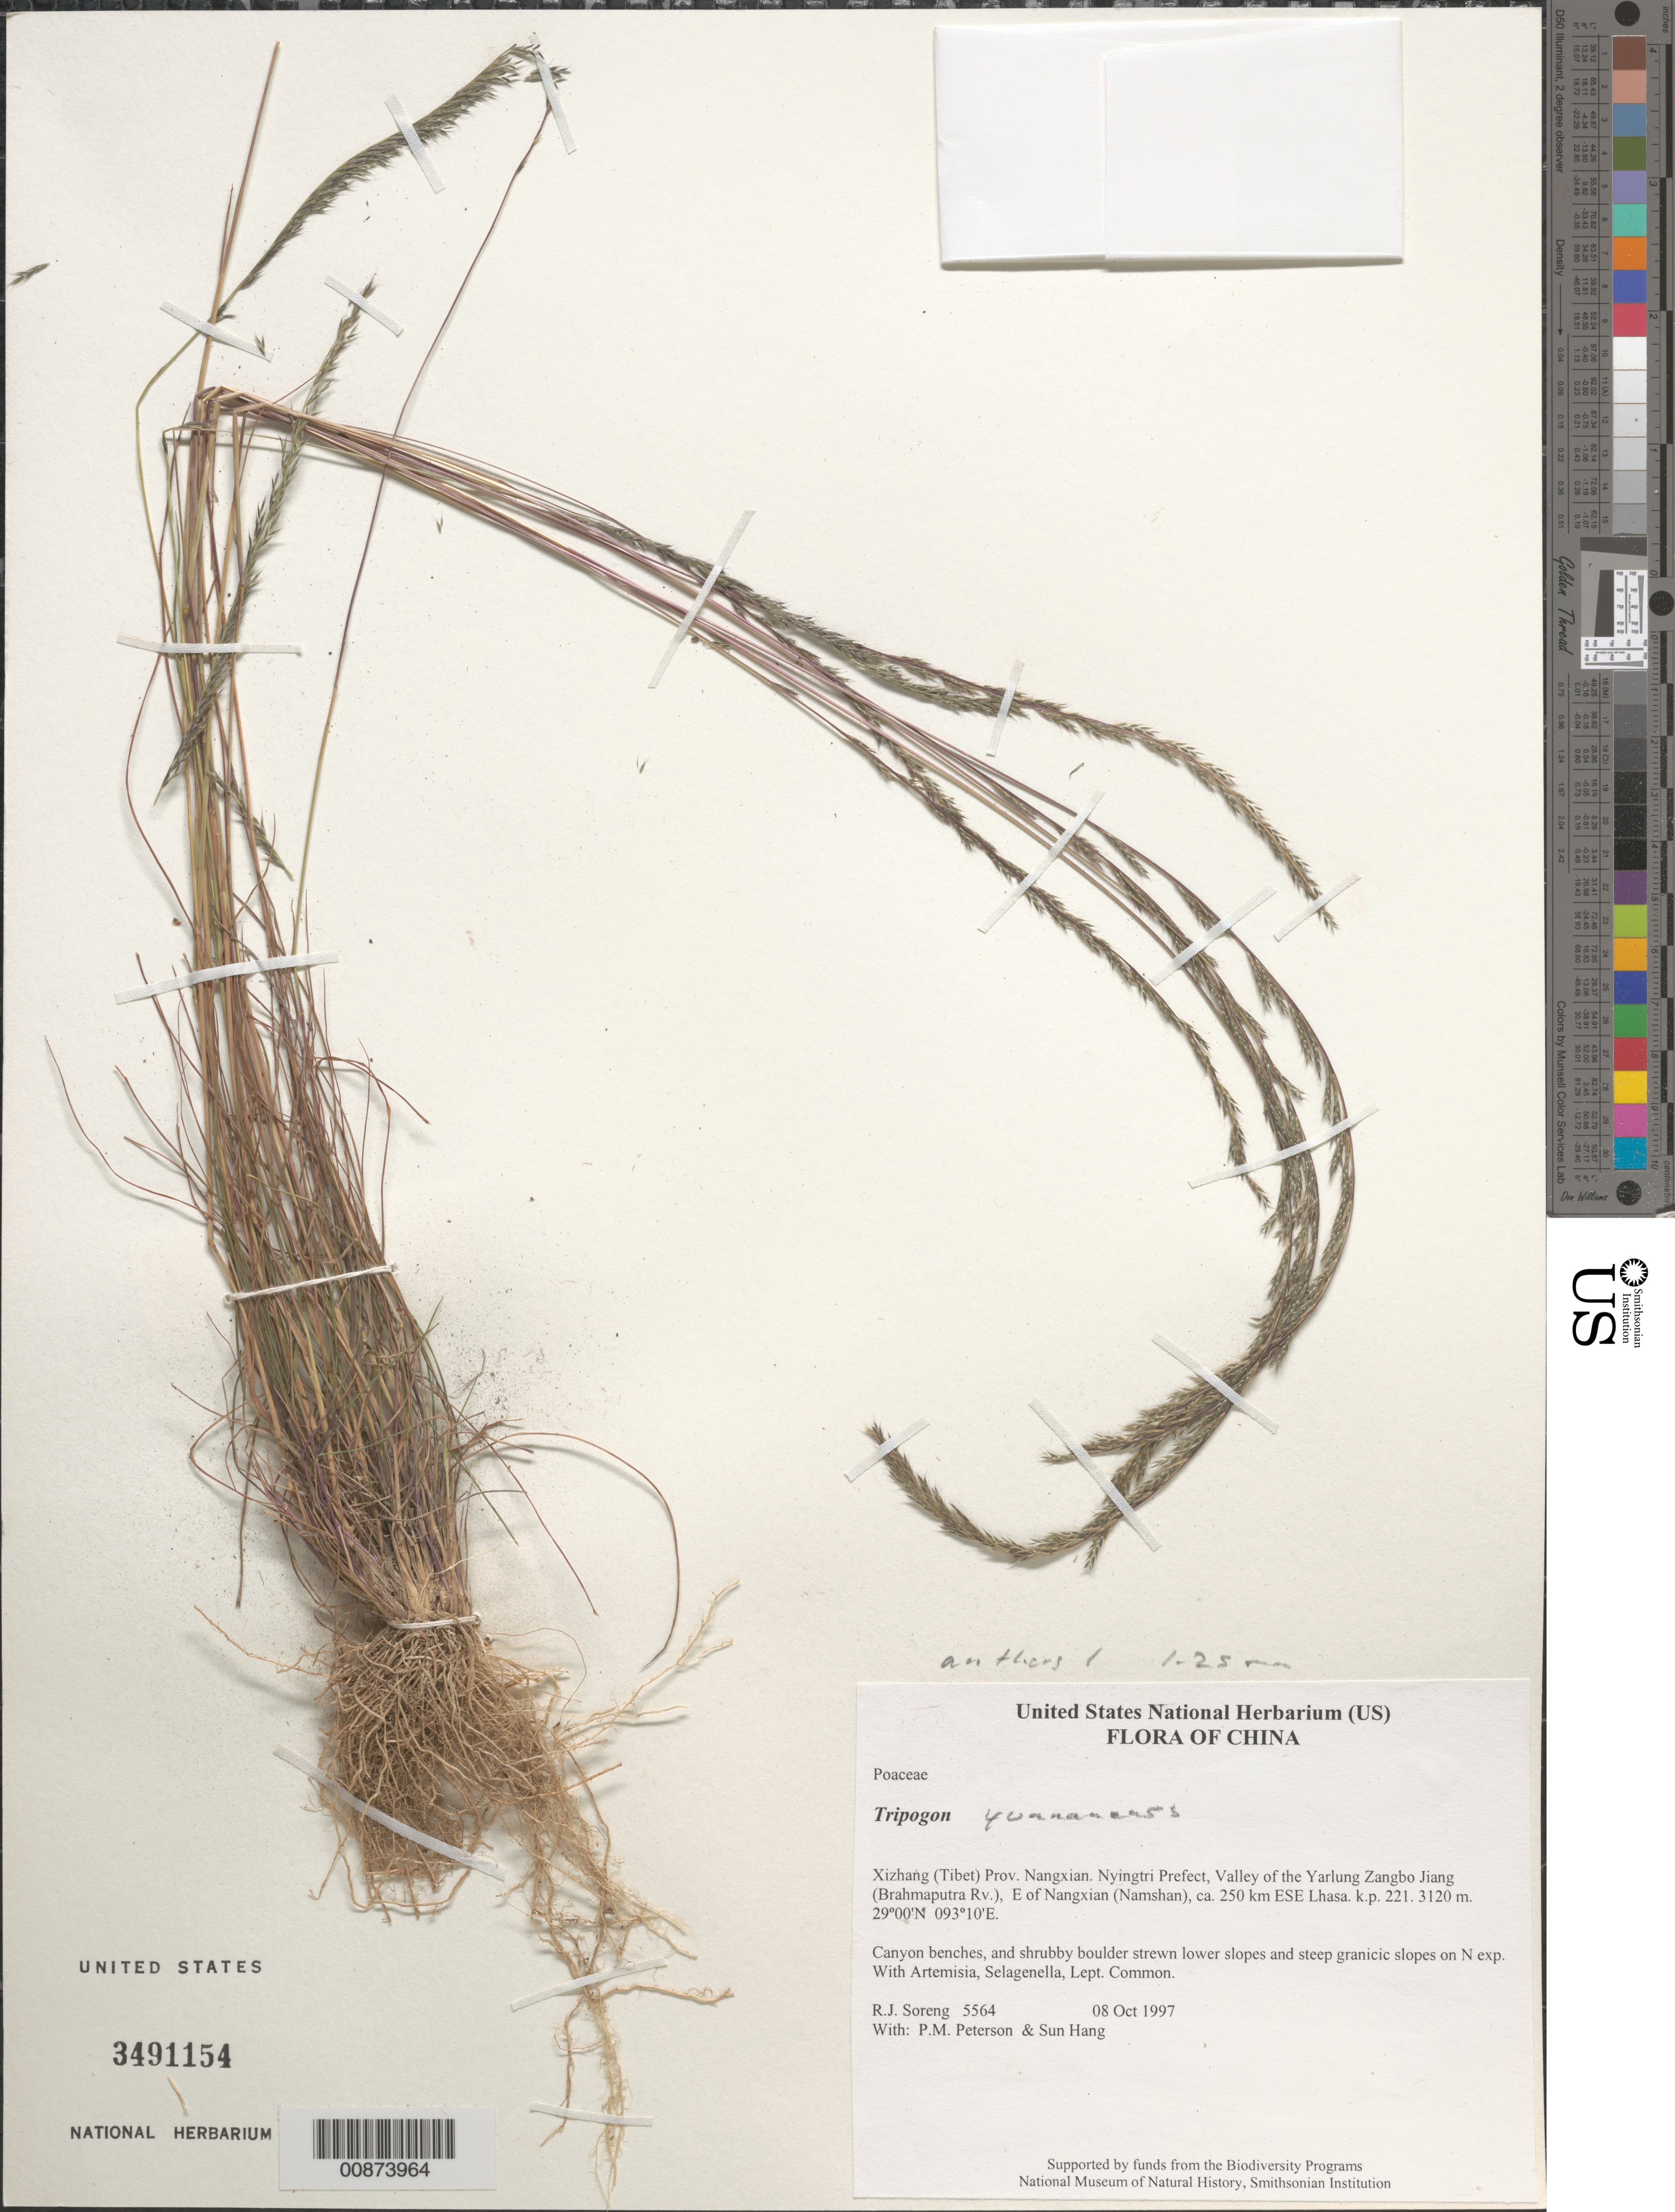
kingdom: Plantae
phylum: Tracheophyta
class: Liliopsida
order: Poales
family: Poaceae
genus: Tripogon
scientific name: Tripogon yunnanensis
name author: J.L. Yang ex S.M. Phillips & S.L. Chen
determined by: Soreng, Robert J., Research Associate (BOT), Smithsonian Institution - National Museum of Natural History (UNITED STATES)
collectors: R. J. Soreng, P. M. Peterson & Sun Hang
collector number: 5564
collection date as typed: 08 Oct 1997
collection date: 1997-10-08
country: China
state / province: Xizang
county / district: Nangxian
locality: Nyingtri Prefect, Valley of the Yarlung Zangbo Jiang (Brahmaputra Rv.), E of Nangxian (Namshan), ca. 250 km ESE Lhasa. k.p. 221.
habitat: Canyon benches, and shruby boulder strewn lower slopes and steep granicic slopes on N exp. With Artemisia, Selagenella, Lept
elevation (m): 3120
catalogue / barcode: US 3491154